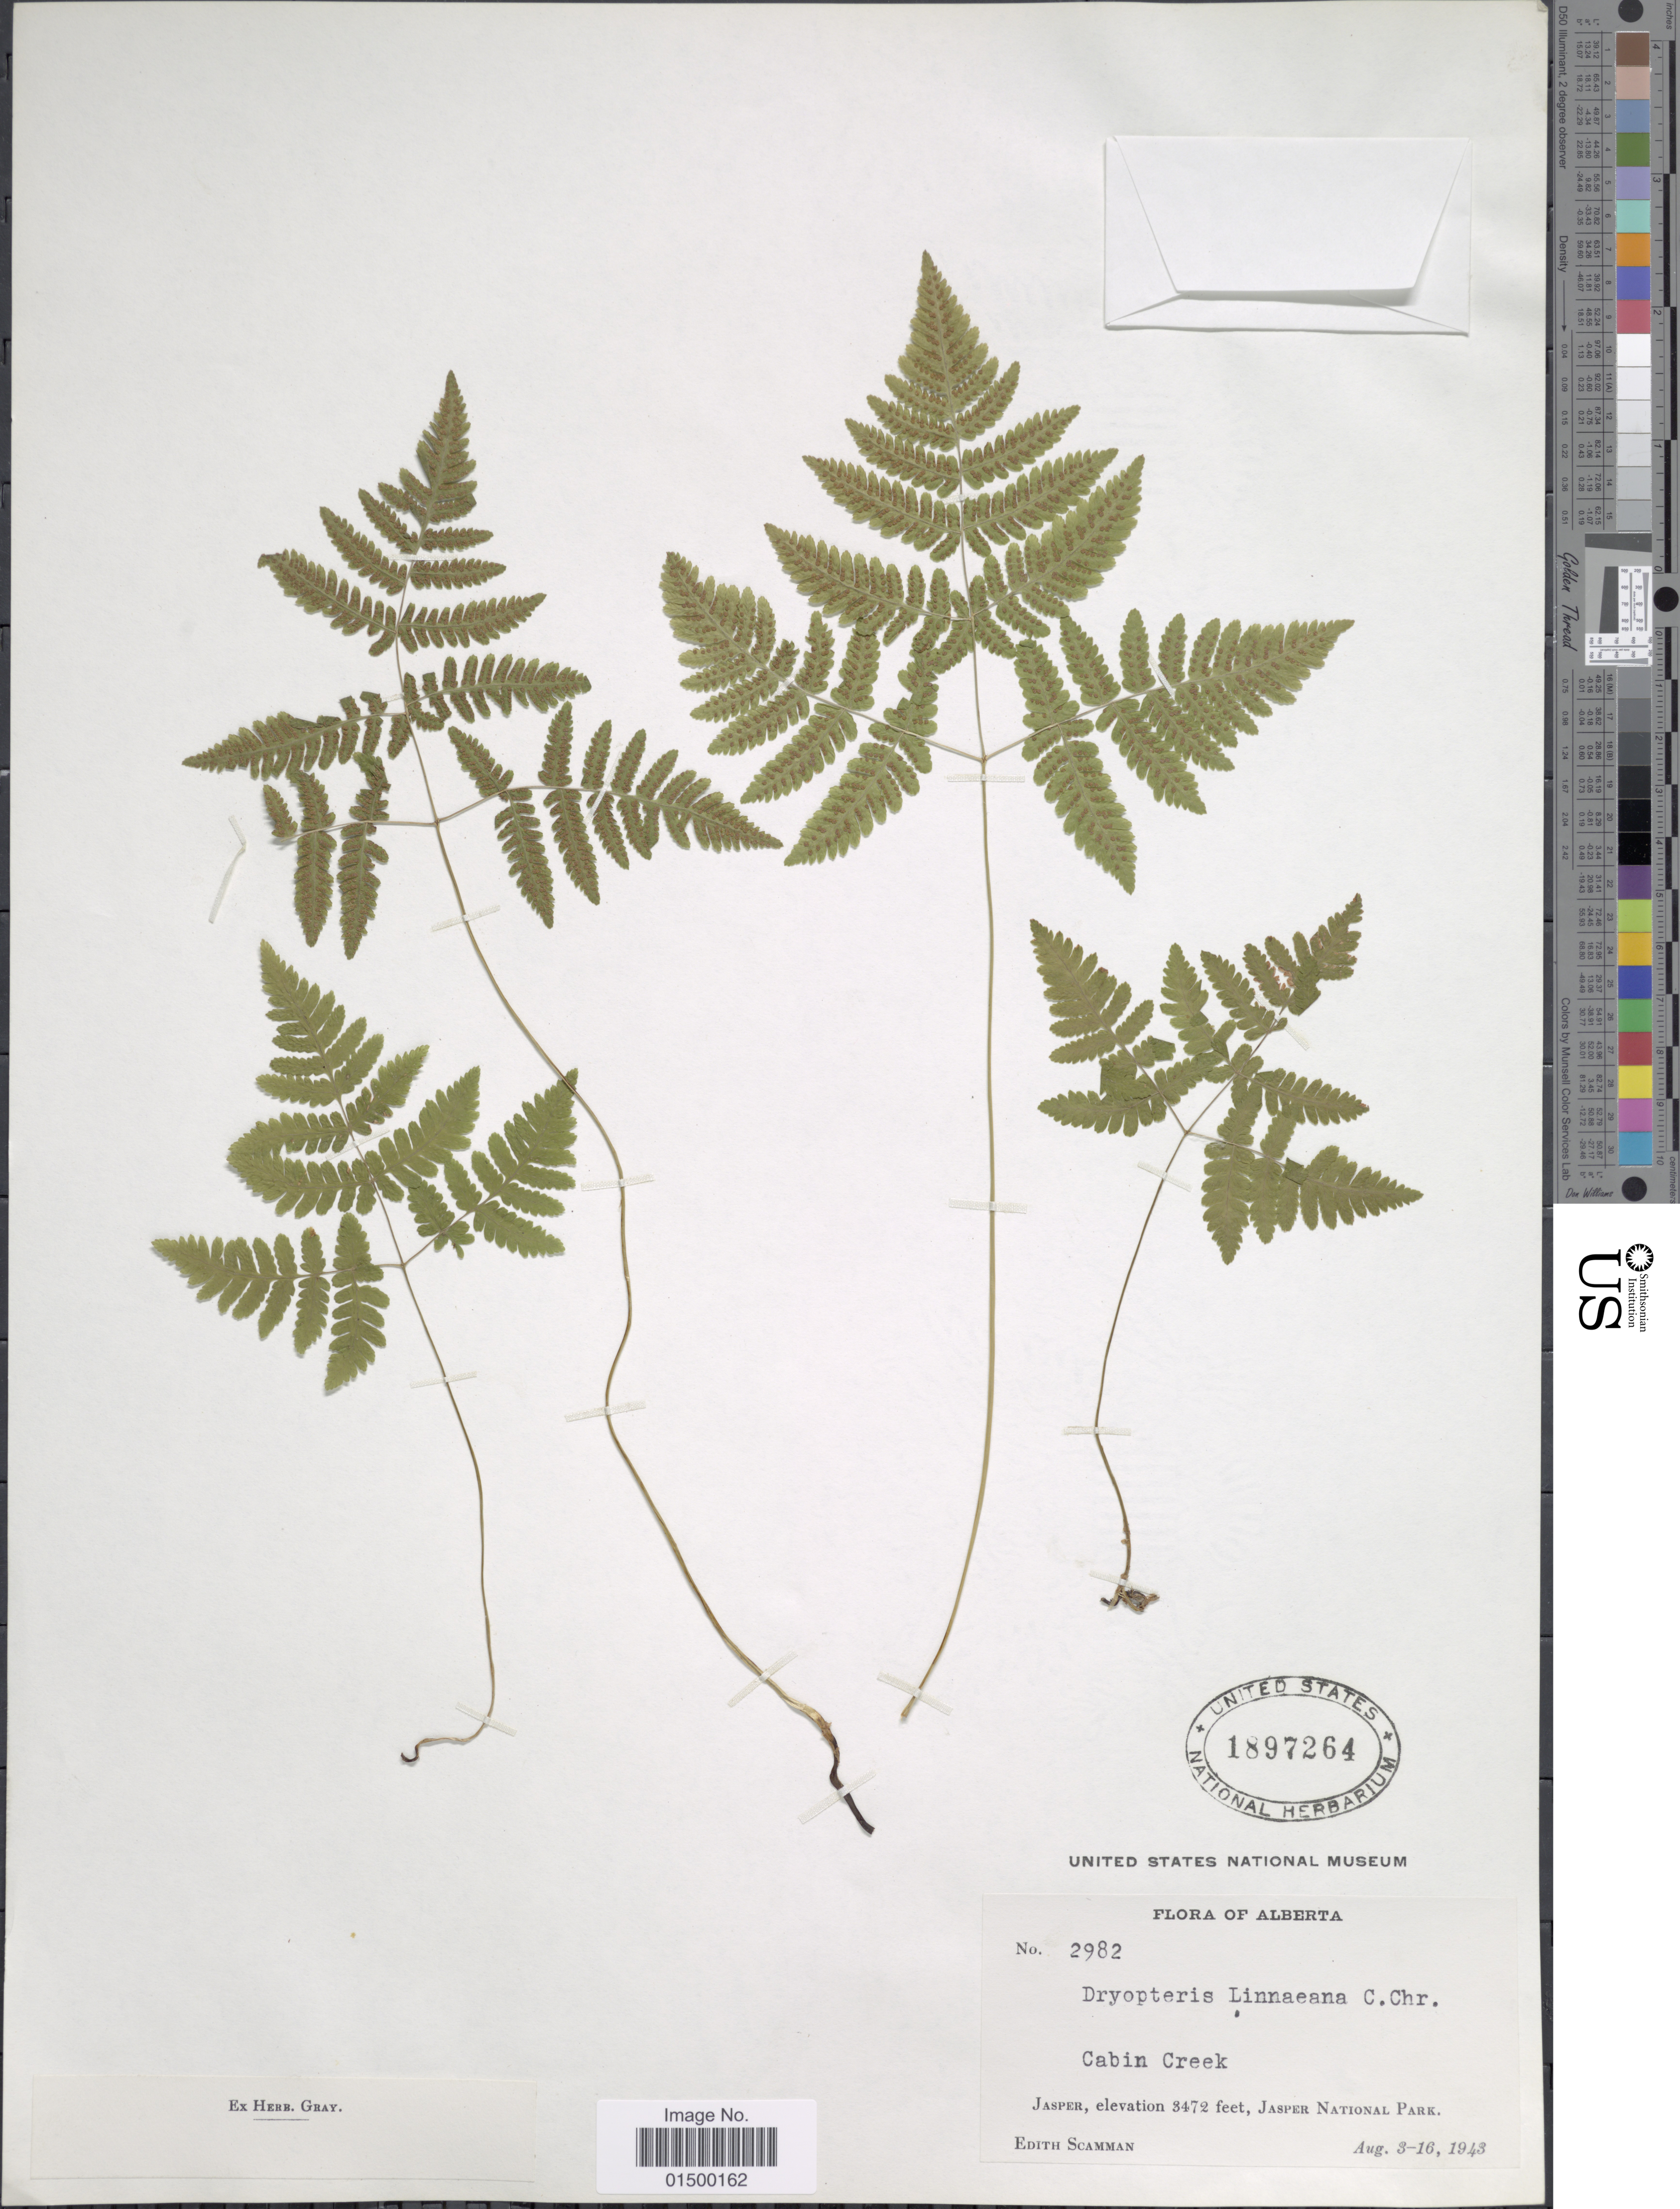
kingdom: Plantae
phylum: Tracheophyta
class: Polypodiopsida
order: Polypodiales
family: Cystopteridaceae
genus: Gymnocarpium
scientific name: Gymnocarpium disjunctum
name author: (Rupr.) Ching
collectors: E. Scamman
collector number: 2982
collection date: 1943-03-16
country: Canada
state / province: Alberta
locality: Cabin Creek. Jasper National Park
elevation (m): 1058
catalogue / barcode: US 1897264